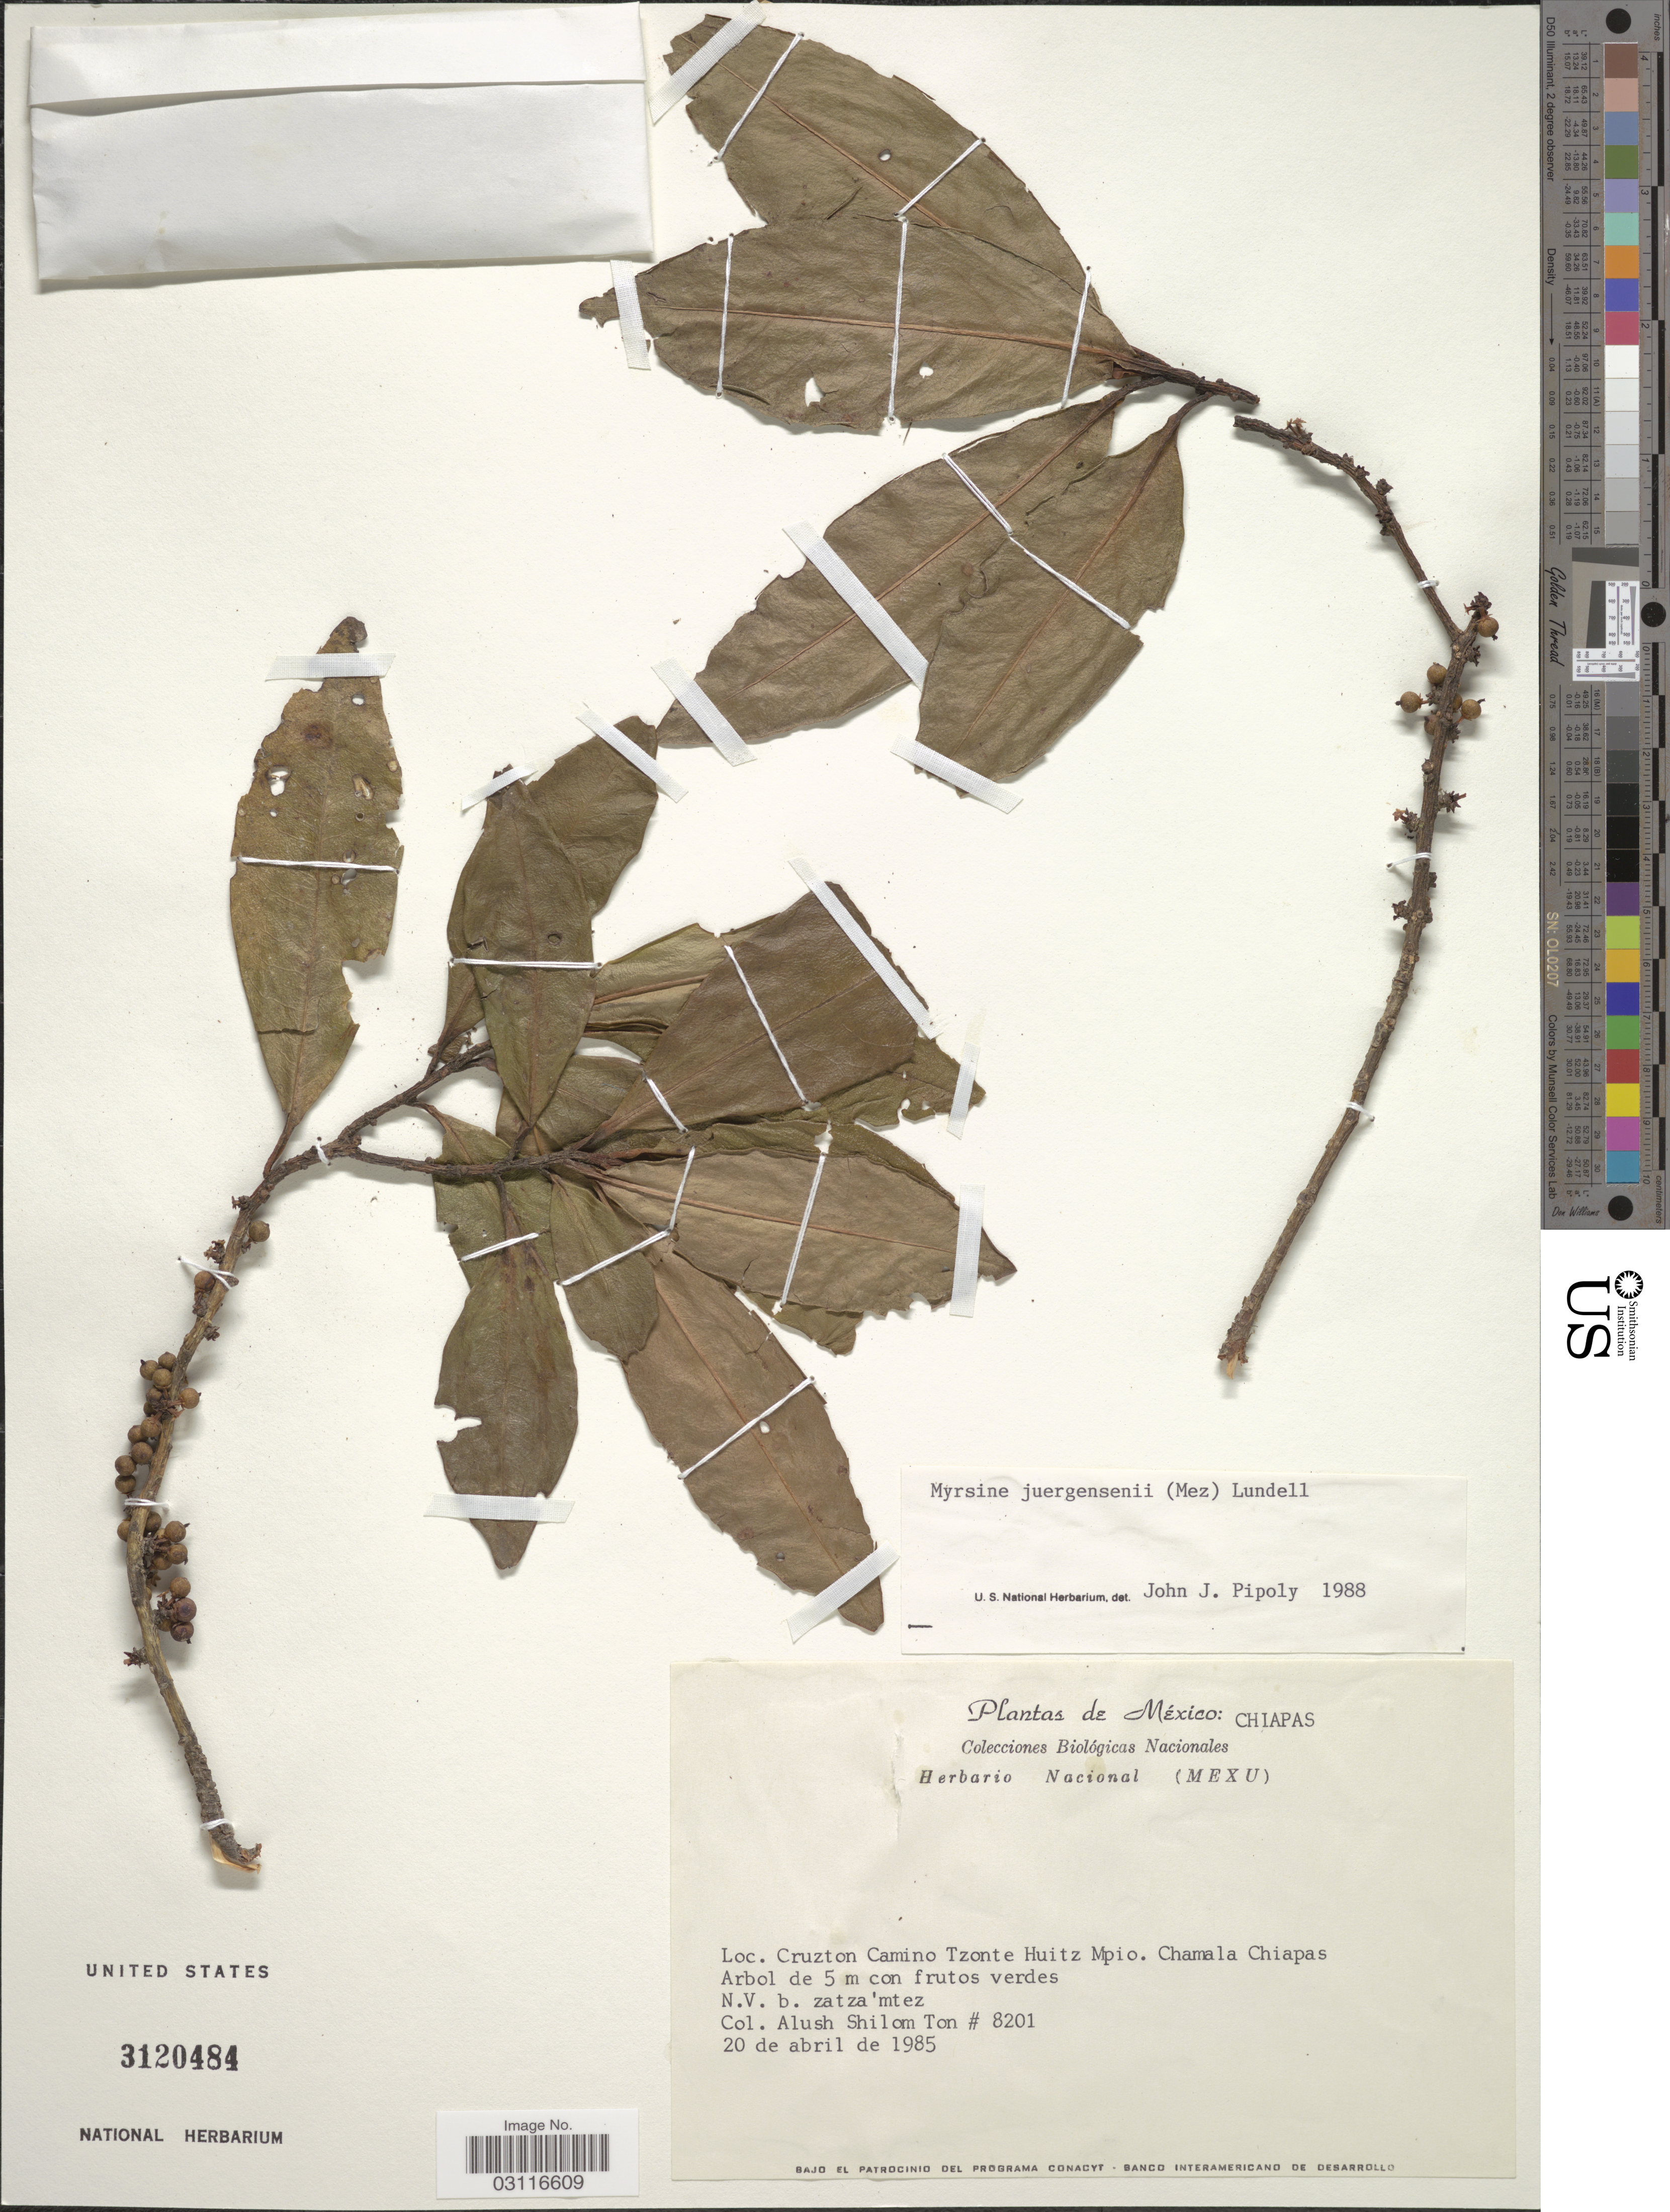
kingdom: Plantae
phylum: Tracheophyta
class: Magnoliopsida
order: Ericales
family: Primulaceae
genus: Myrsine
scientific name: Myrsine juergensenii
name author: (Mez) Lundell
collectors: A. Ton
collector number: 8201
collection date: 1985-04-20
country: Mexico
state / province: Chiapas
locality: Cruzton Camino Tzonte Huitz Mpio. Chamala Chiapas.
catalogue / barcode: US 3120484